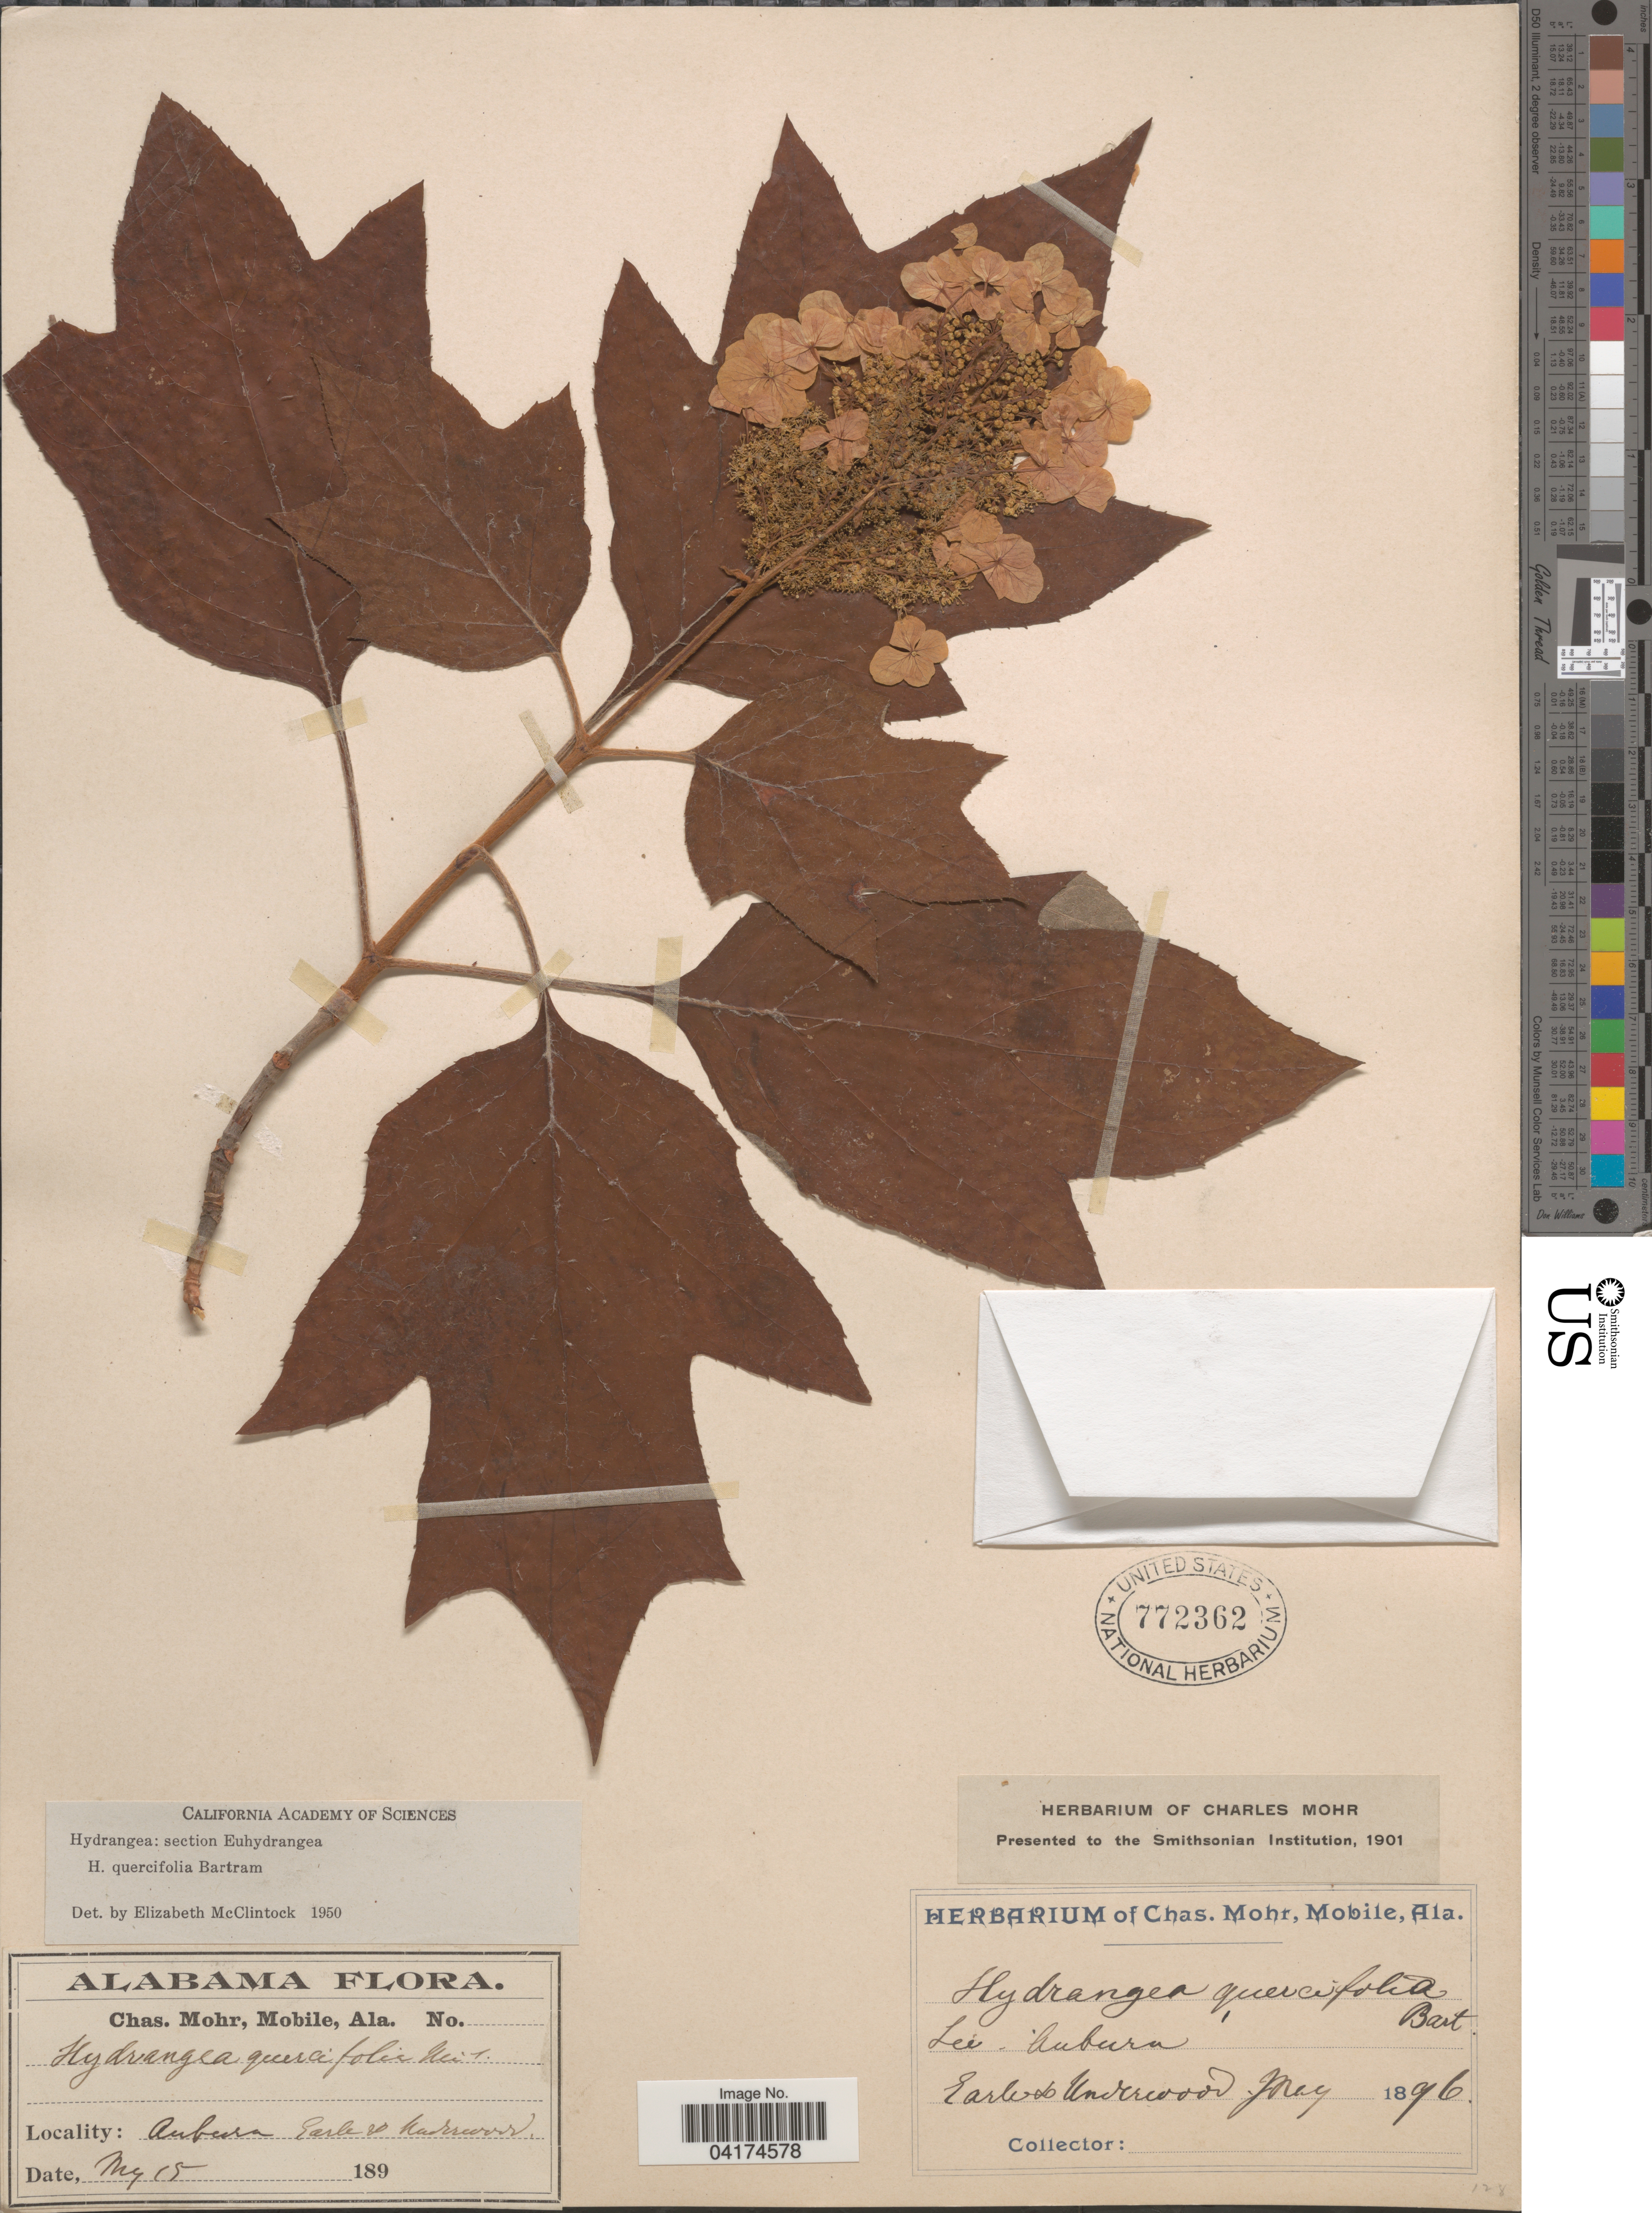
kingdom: Plantae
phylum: Tracheophyta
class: Magnoliopsida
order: Cornales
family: Hydrangeaceae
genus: Hydrangea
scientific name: Hydrangea quercifolia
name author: W. Bartram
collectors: -. Earle & -- Underwood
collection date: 1896-05-15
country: United States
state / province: Alabama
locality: Auburn.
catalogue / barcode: US 772362